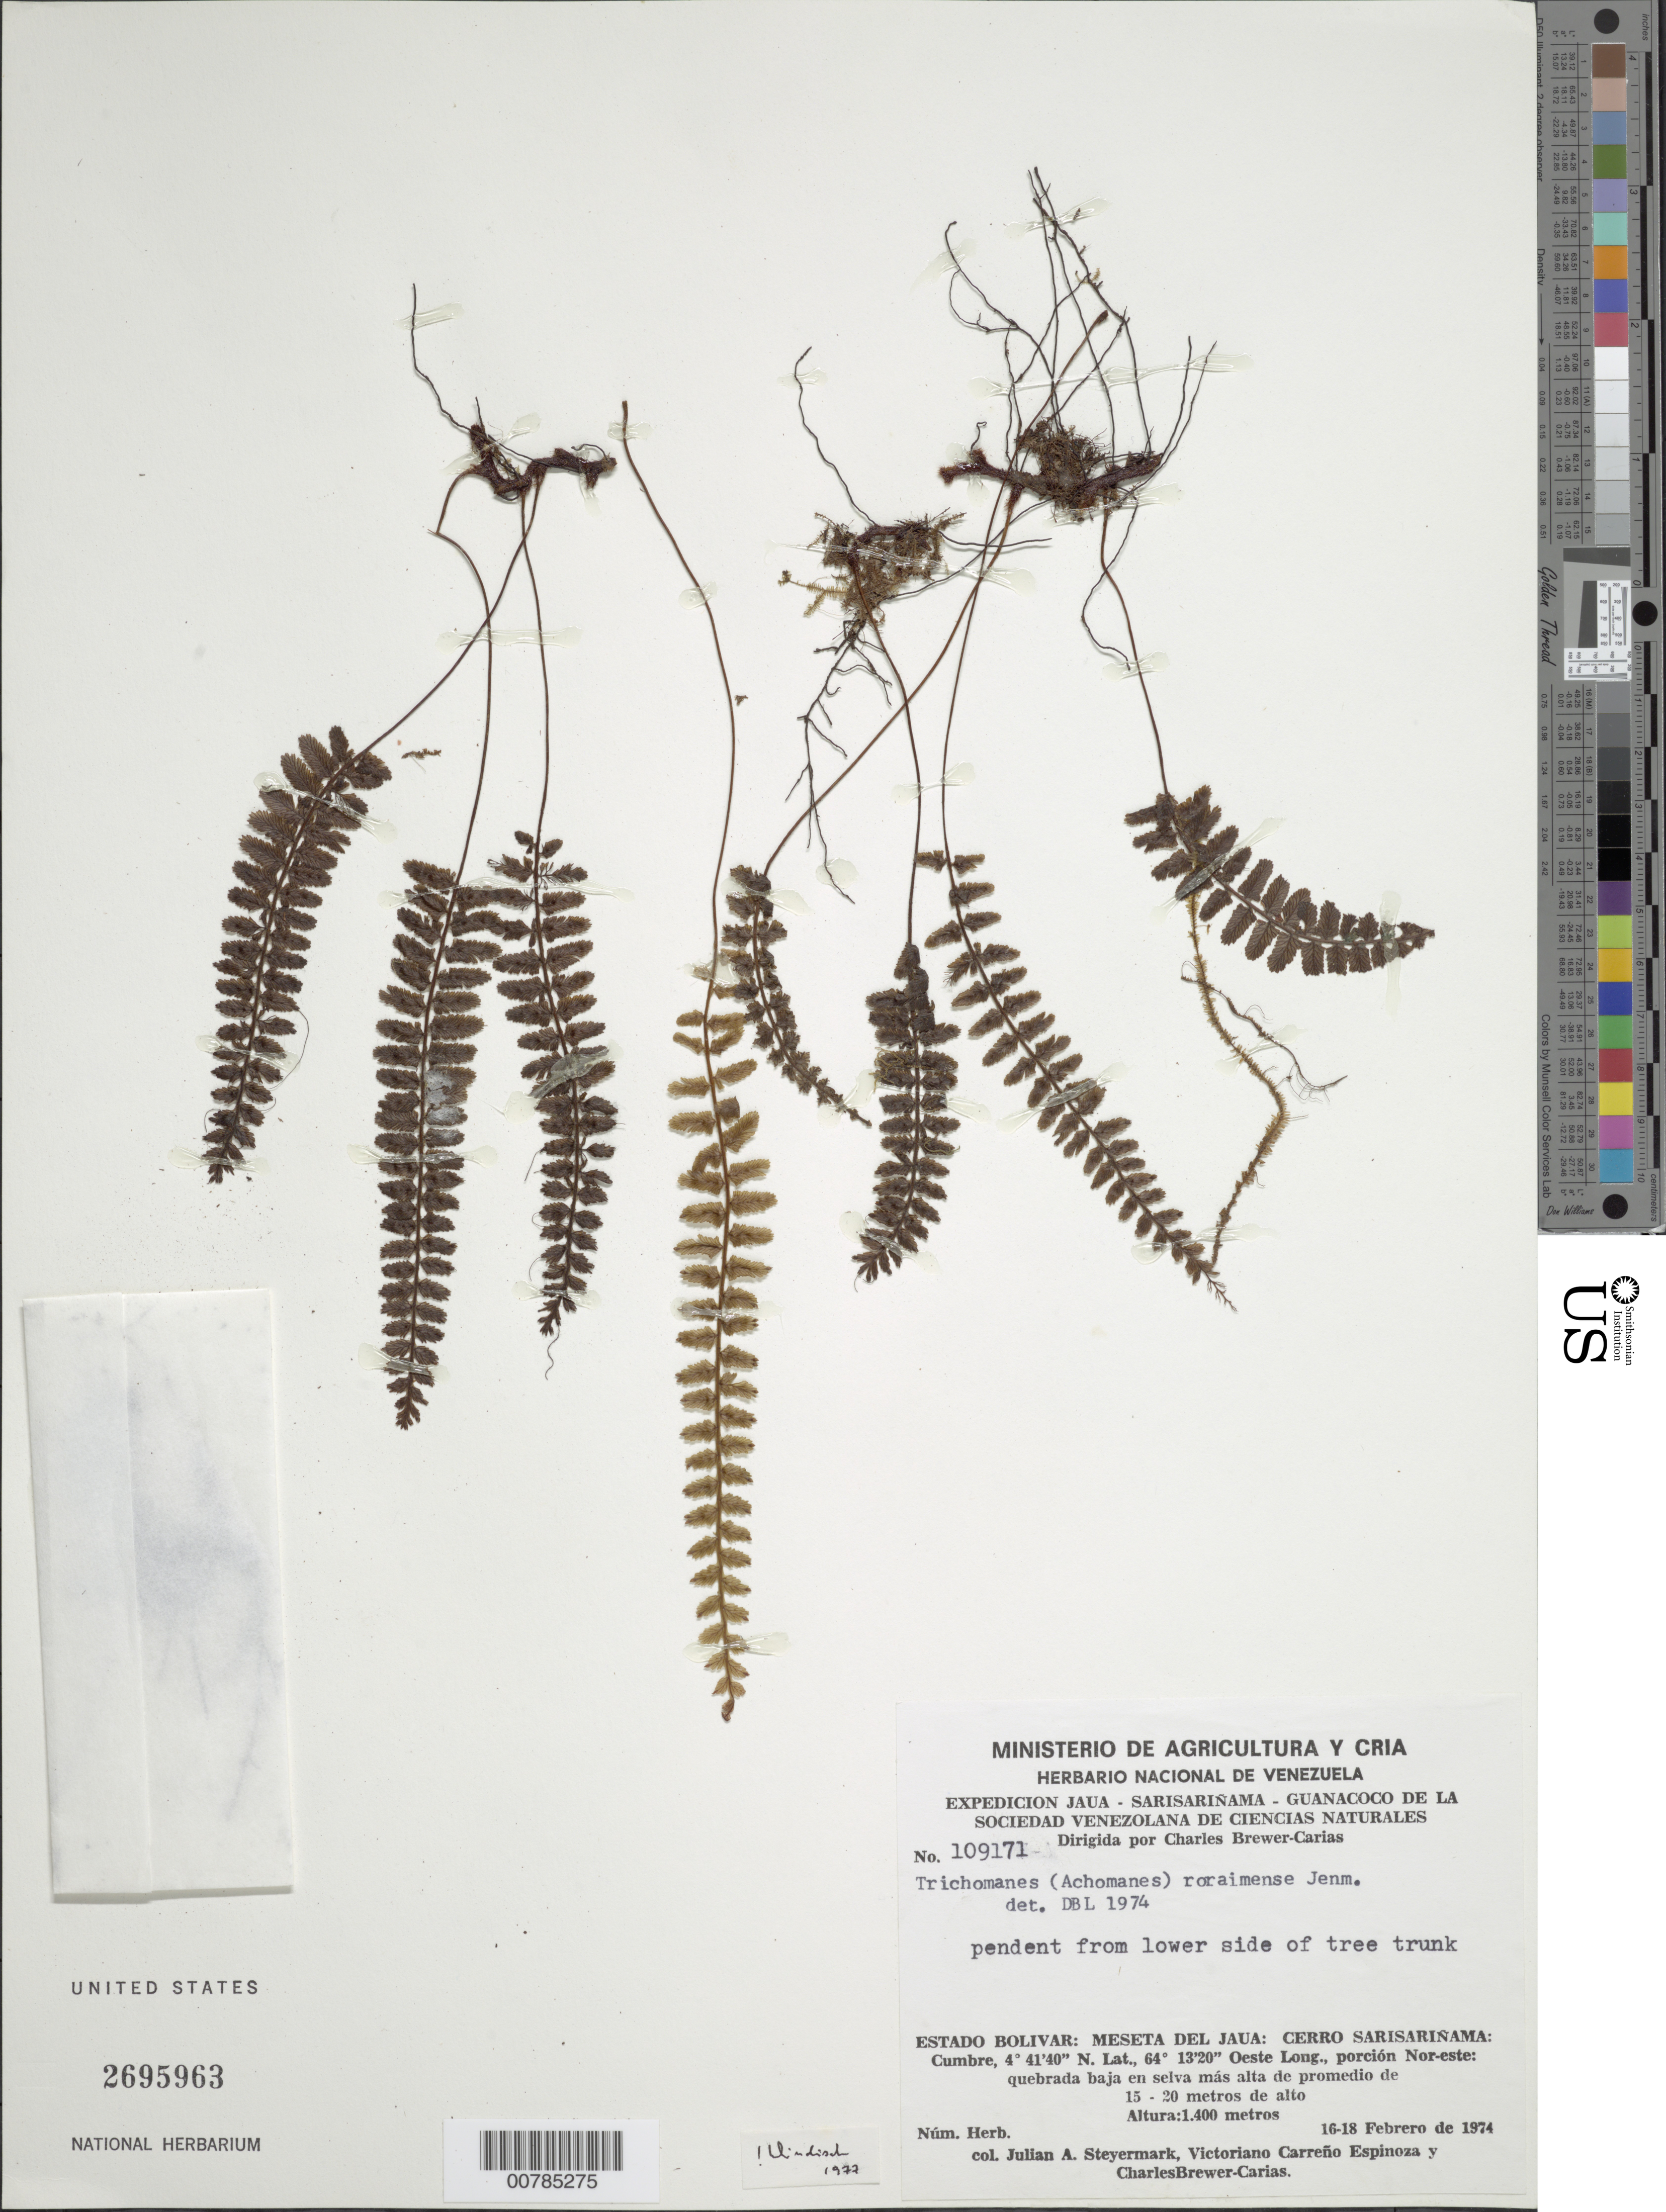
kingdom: Plantae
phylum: Tracheophyta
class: Polypodiopsida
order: Hymenophyllales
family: Hymenophyllaceae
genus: Trichomanes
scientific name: Trichomanes roraimense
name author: Jenman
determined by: Windisch, Paulo Guenter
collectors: J. Steyermark, V. Carreño E. & C. Brewer-Carias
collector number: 109171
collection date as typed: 16-Feb-74 to 18-Feb-74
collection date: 1974-02-16/1974-02-18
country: Venezuela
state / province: Bolívar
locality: Meseta del Jaua: Cerro Sarisariñama, summit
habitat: Quebrada baja en selva mas alta de promedio de 15-20 m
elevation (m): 1400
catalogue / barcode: US 2695963